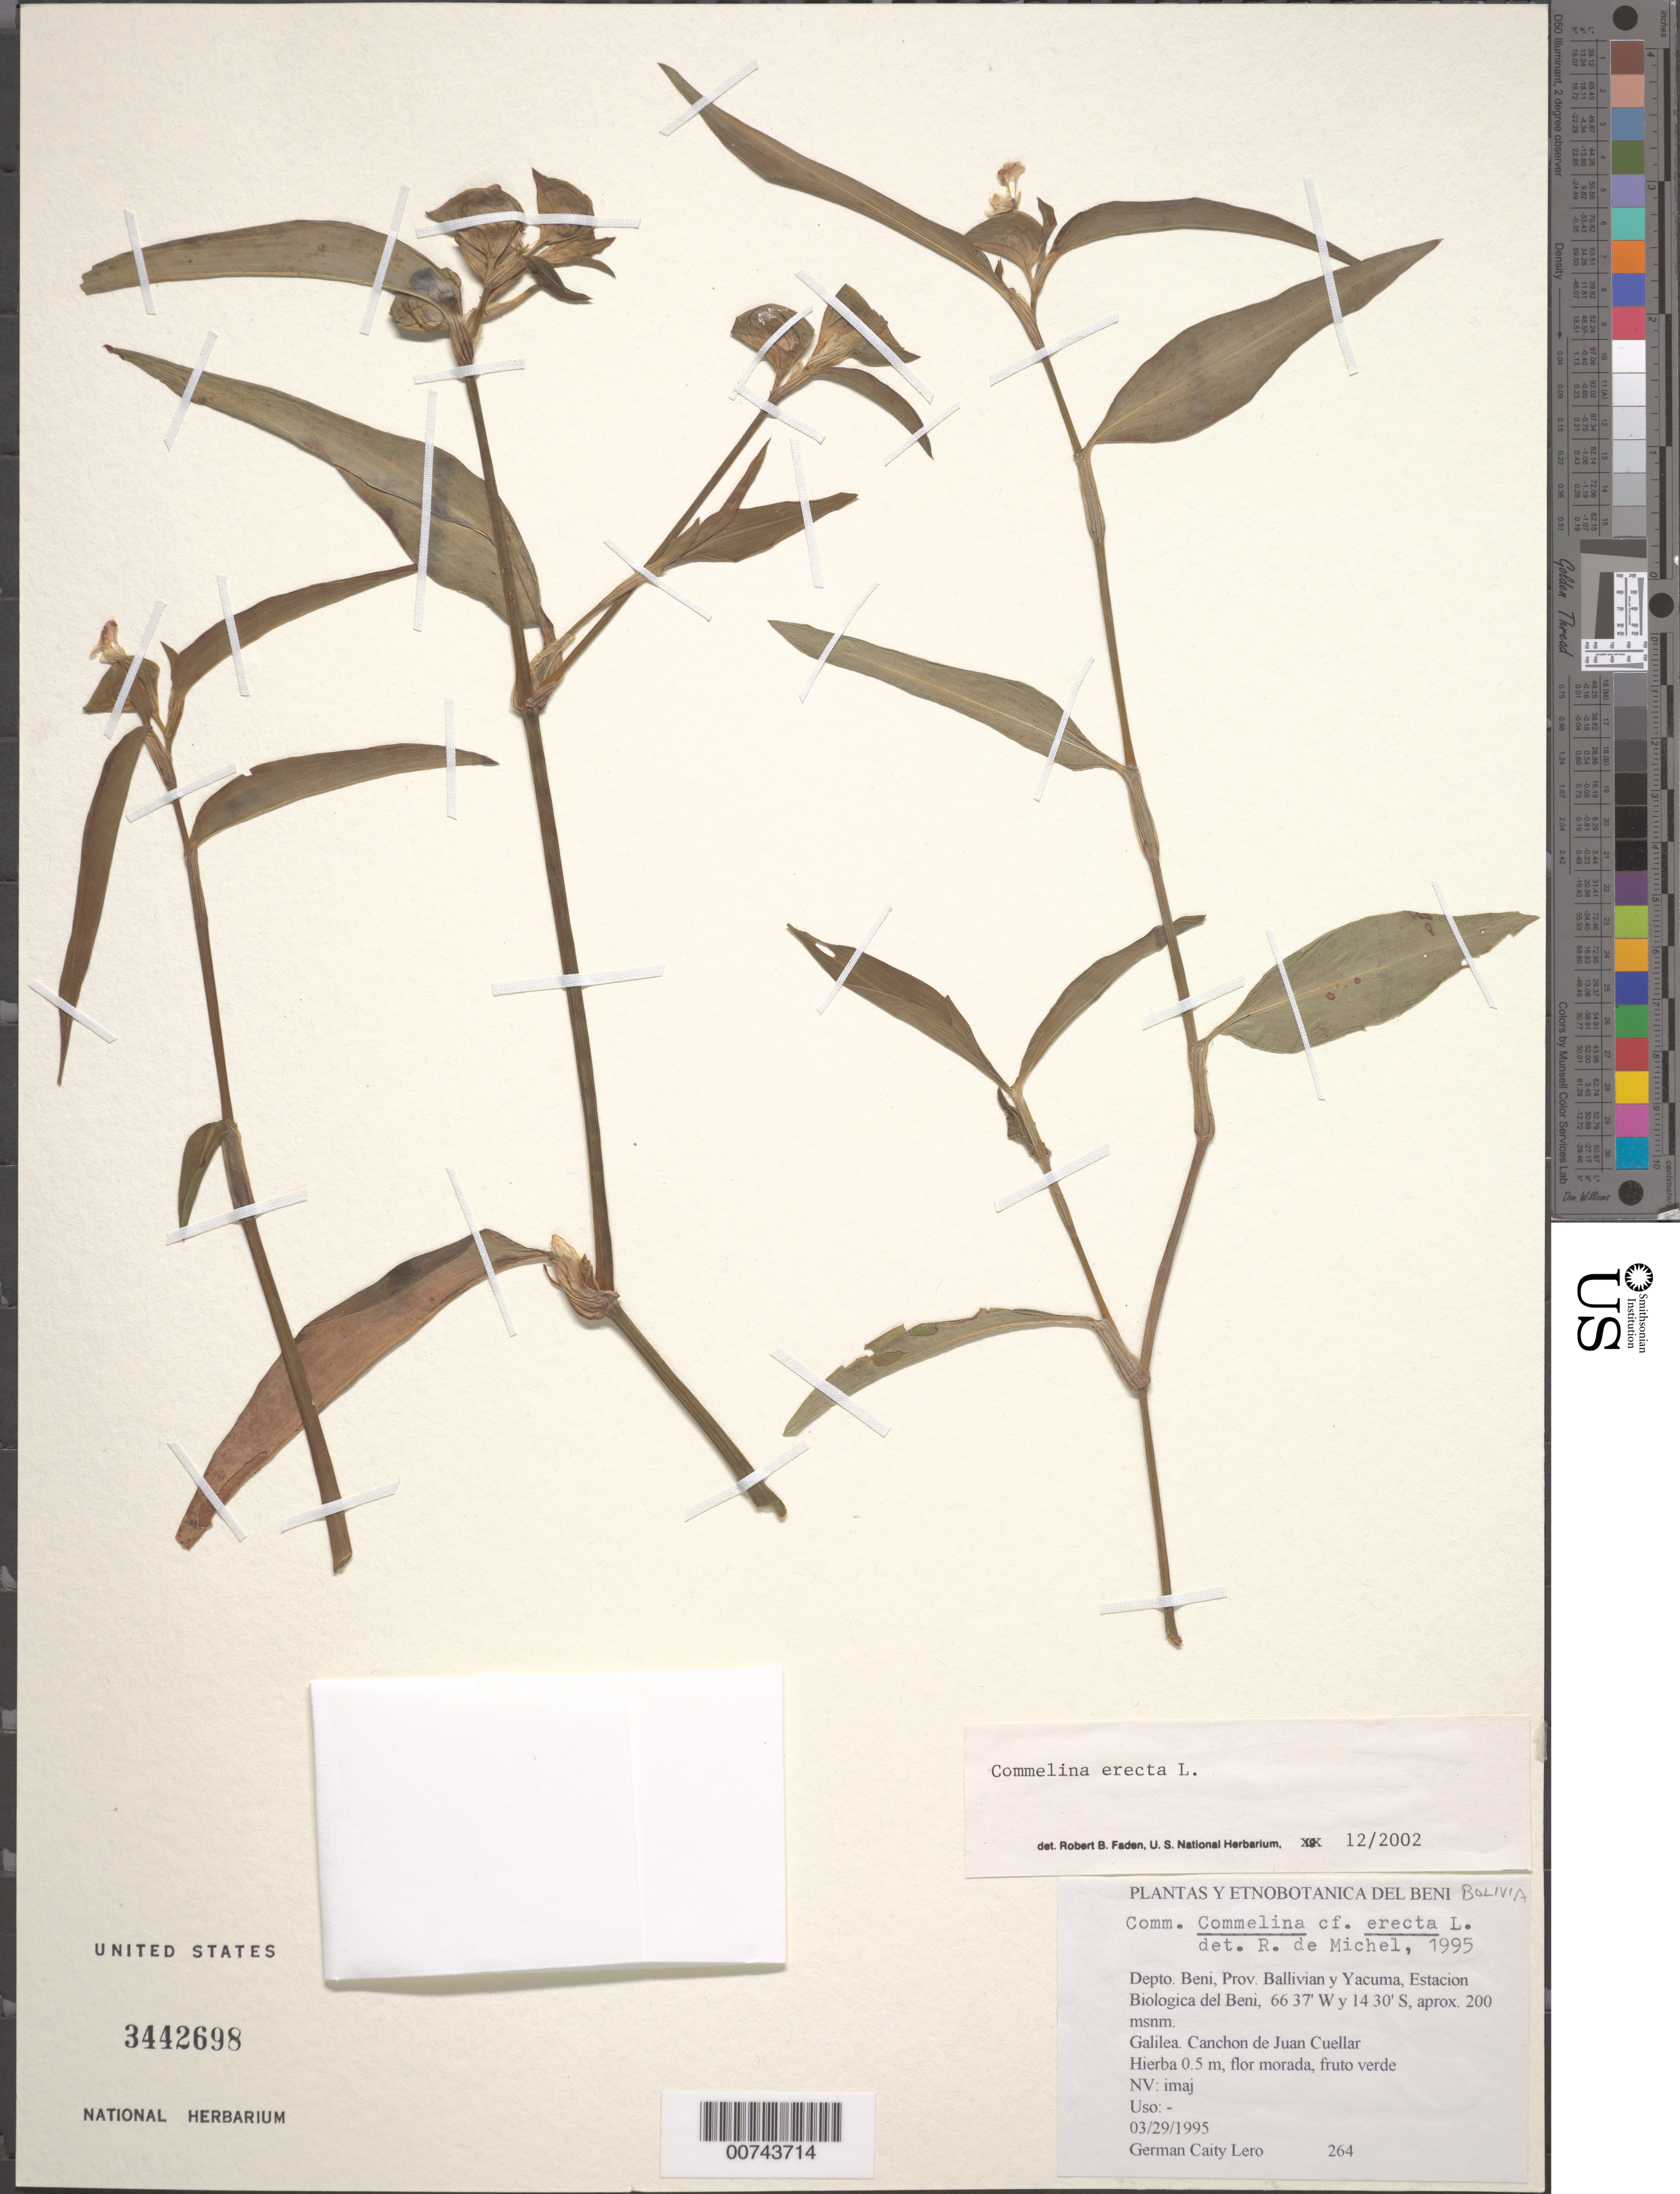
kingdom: Plantae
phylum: Tracheophyta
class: Liliopsida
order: Commelinales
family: Commelinaceae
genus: Commelina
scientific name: Commelina erecta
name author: L.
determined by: Faden, Robert B., (US), Smithsonian Institution - National Museum of Natural History (UNITED STATES)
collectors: G. C. Lero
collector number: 264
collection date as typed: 29 Mar 1995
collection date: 1995-03-29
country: Bolivia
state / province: Beni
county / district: General José Ballivián / Yacuma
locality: Estacion Biologica del Beni.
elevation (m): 200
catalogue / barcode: US 34432698